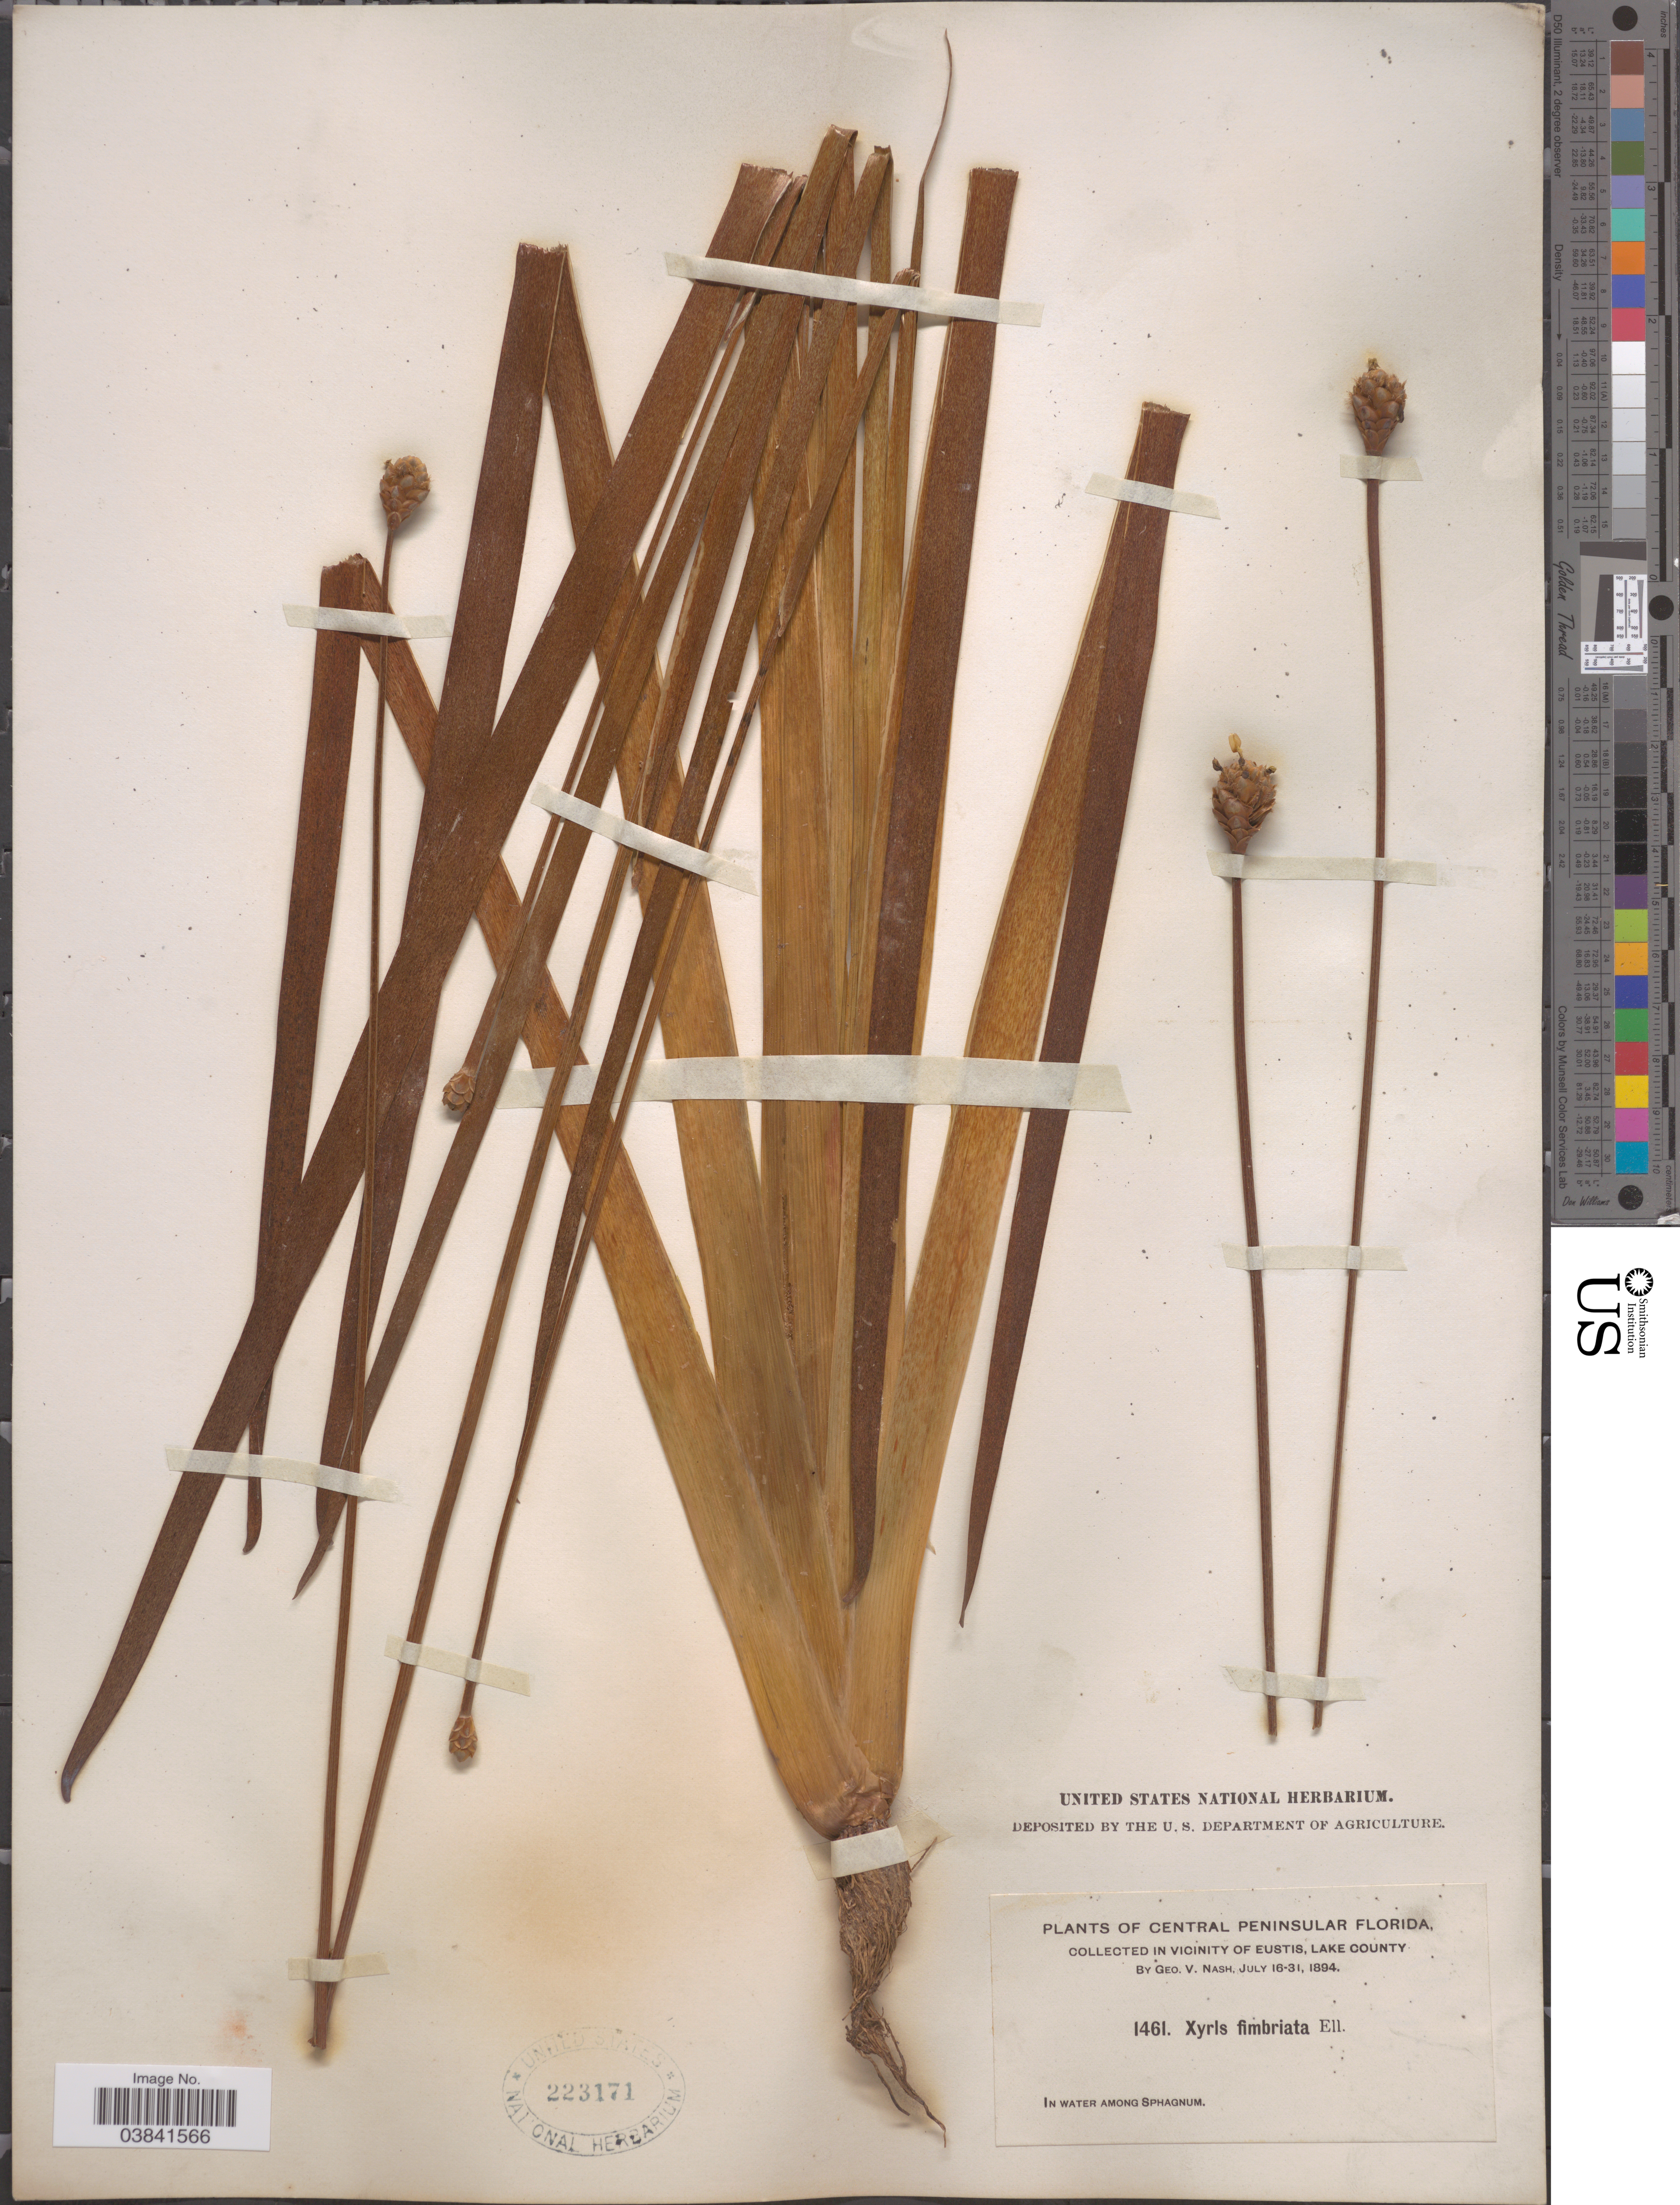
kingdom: Plantae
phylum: Tracheophyta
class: Liliopsida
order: Poales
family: Xyridaceae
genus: Xyris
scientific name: Xyris fimbriata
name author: Elliott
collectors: G. V. Nash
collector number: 1461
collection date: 1894-07-16/1894-07-31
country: United States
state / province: Florida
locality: Central Peninsular Florida. In vicinity of Eustis, Lake County. In water among sphagnum.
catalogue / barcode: US 223171